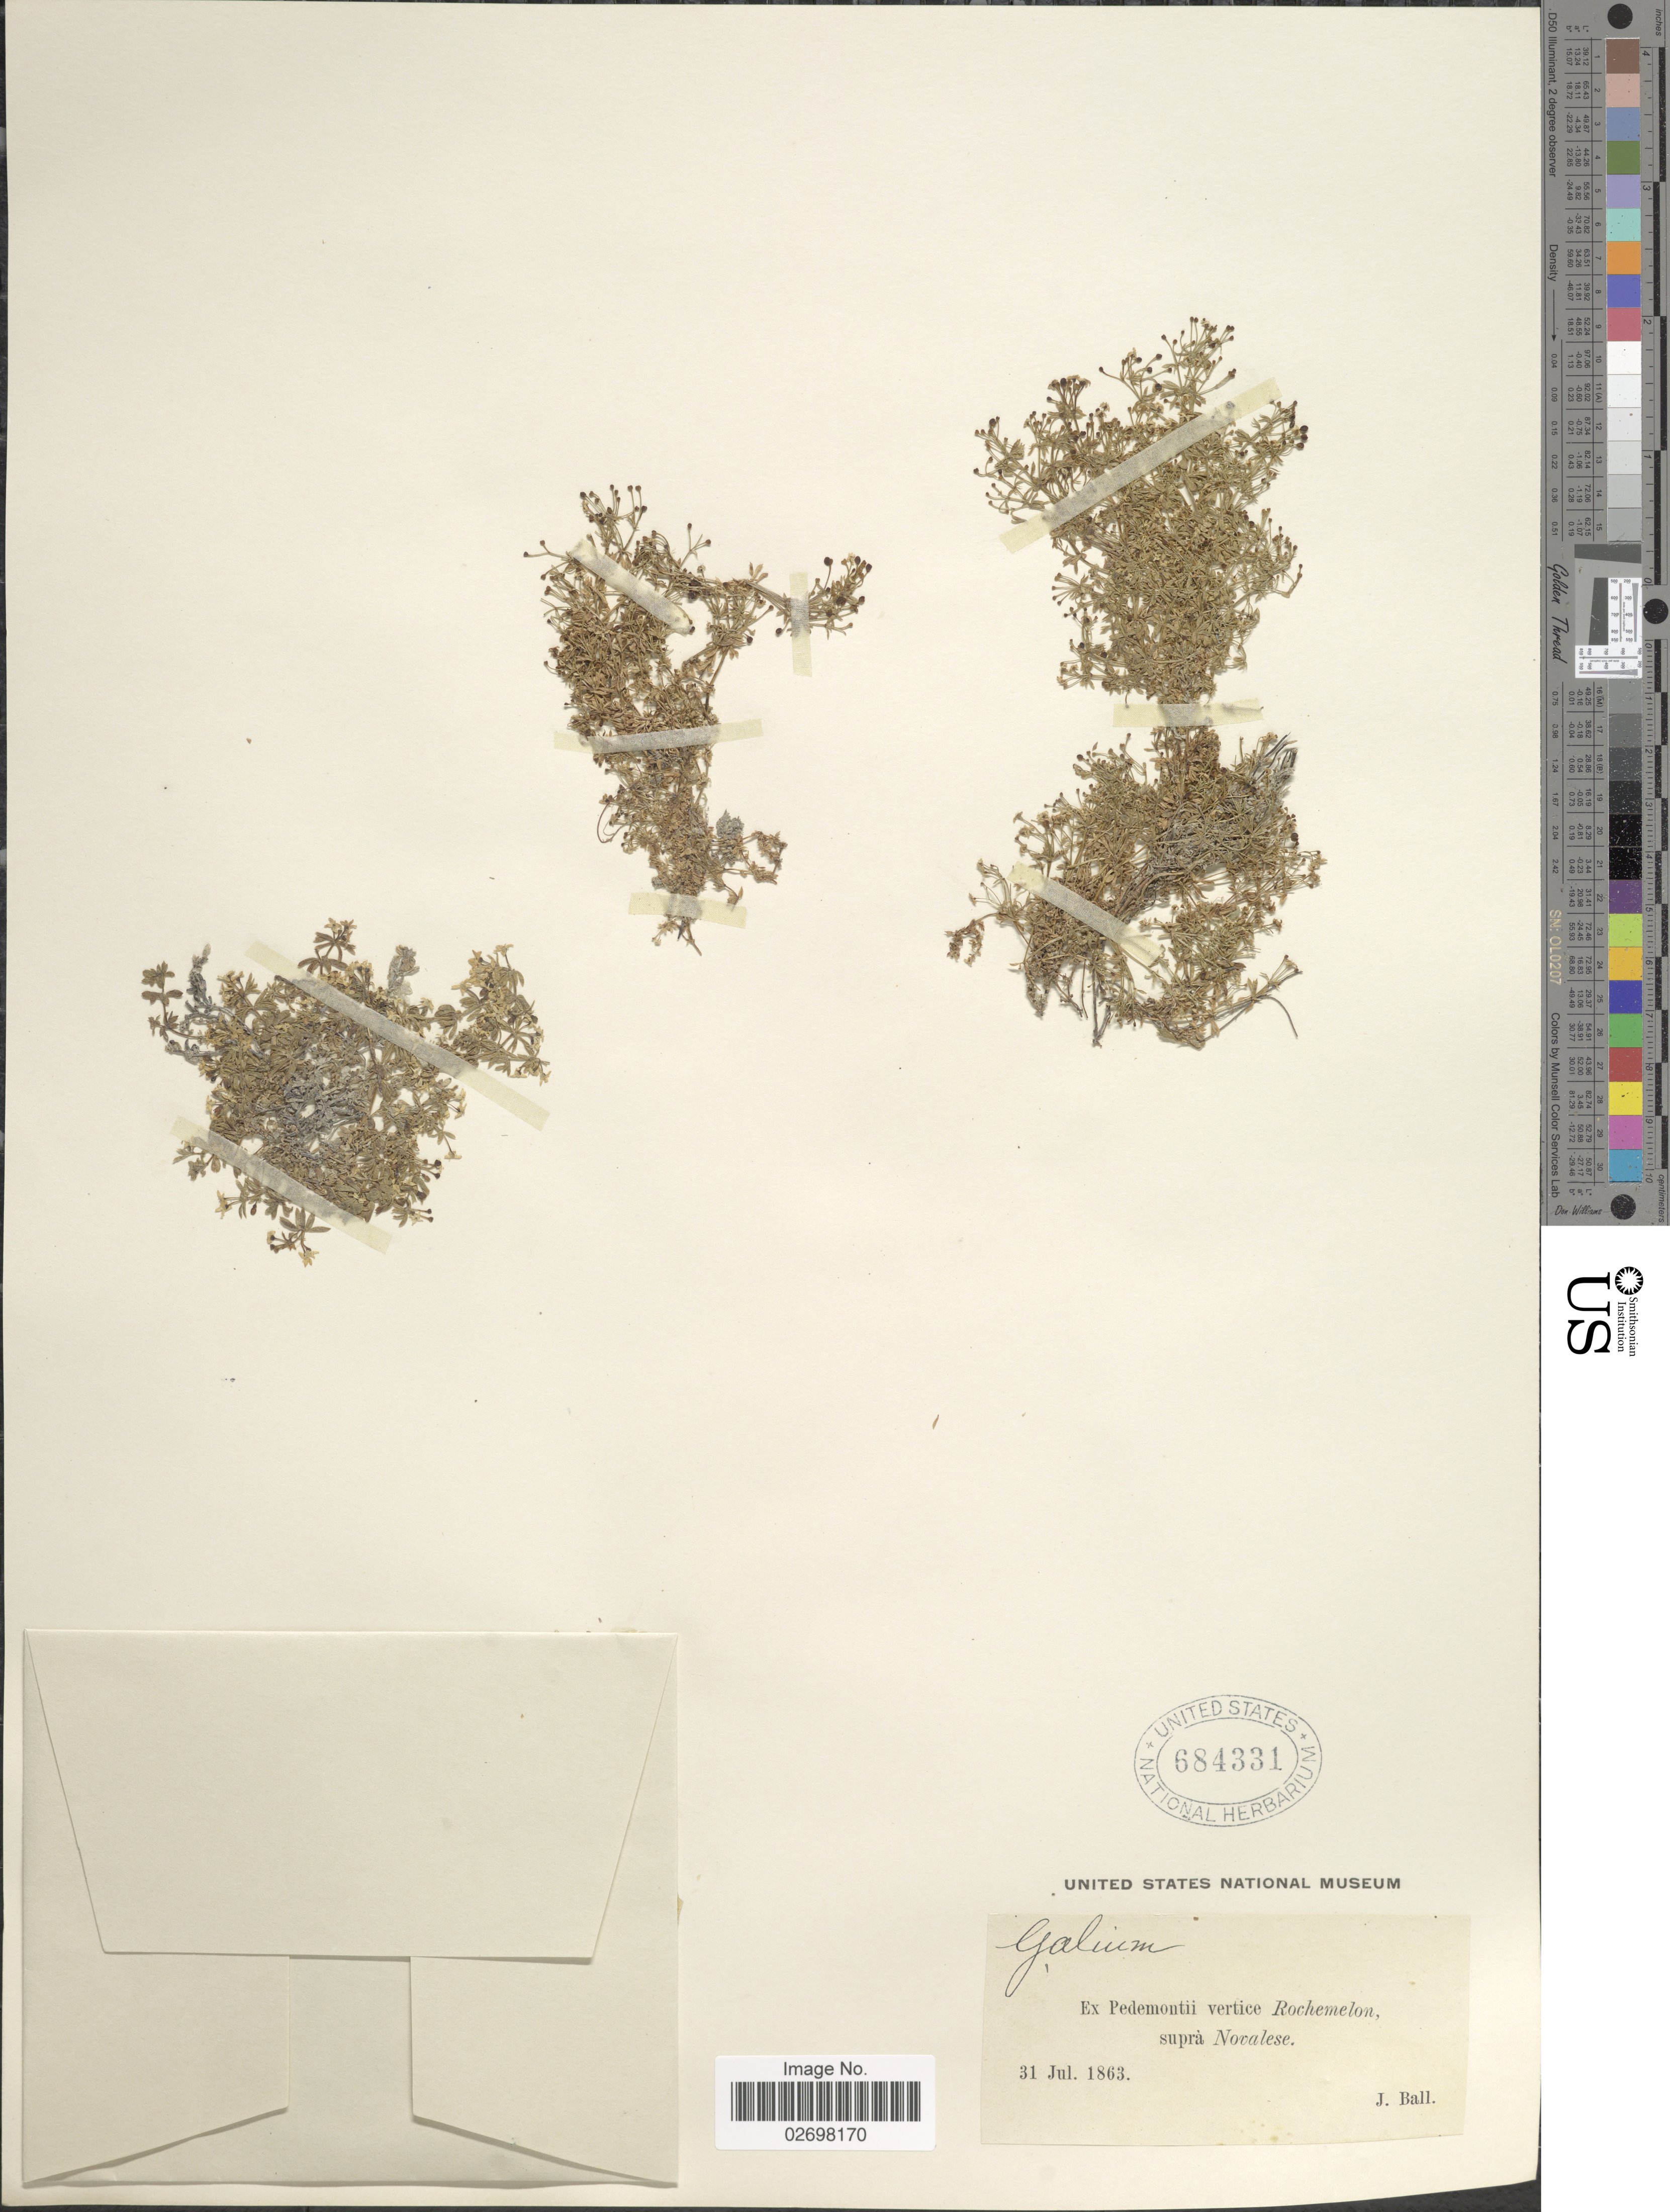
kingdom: Plantae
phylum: Tracheophyta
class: Magnoliopsida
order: Gentianales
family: Rubiaceae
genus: Galium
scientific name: Galium sp.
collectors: J. Ball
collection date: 1863-07-31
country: Italy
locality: Pedemontii vertice Rochemelon, suprà Novalese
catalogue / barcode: US 684331